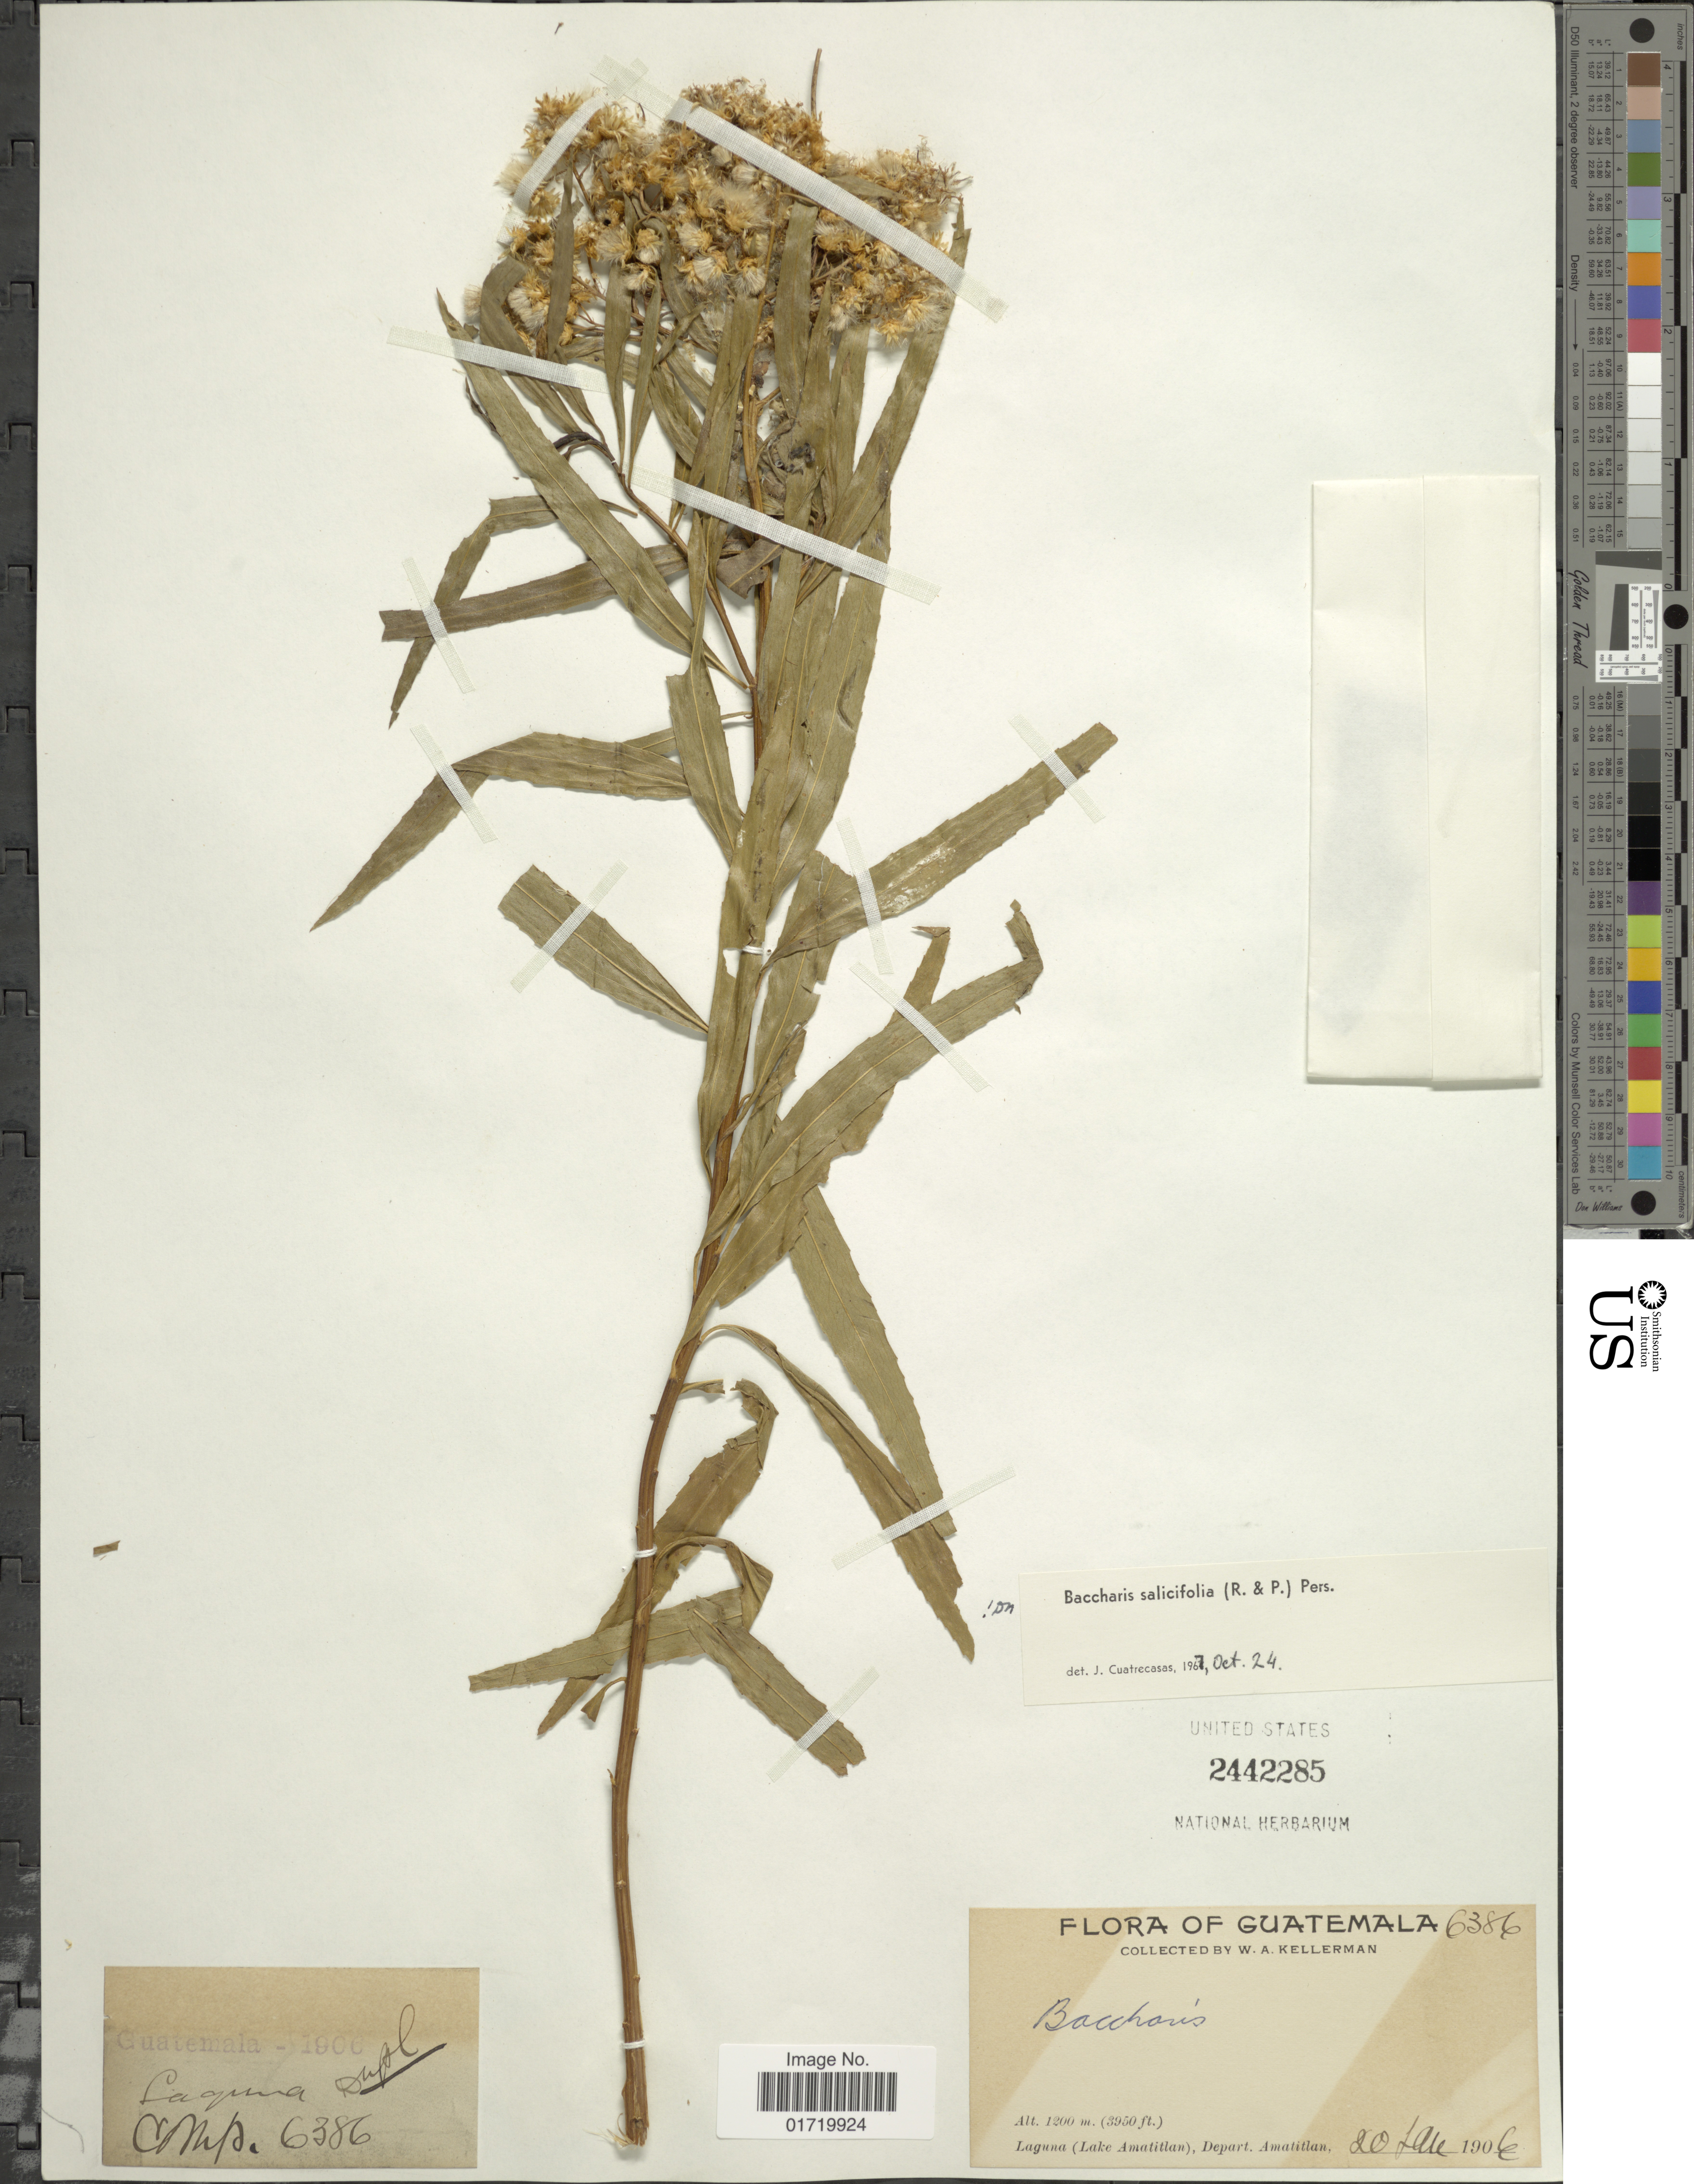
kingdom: Plantae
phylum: Tracheophyta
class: Magnoliopsida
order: Asterales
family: Asteraceae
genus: Baccharis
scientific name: Baccharis salicifolia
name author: (Ruiz & Pav.) Pers.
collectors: W. Kellerman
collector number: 6386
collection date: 1906-01-20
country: Guatemala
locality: Laguna (Lake Amatitlan), Depart. Amatitlan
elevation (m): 1204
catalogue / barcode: US 2442285